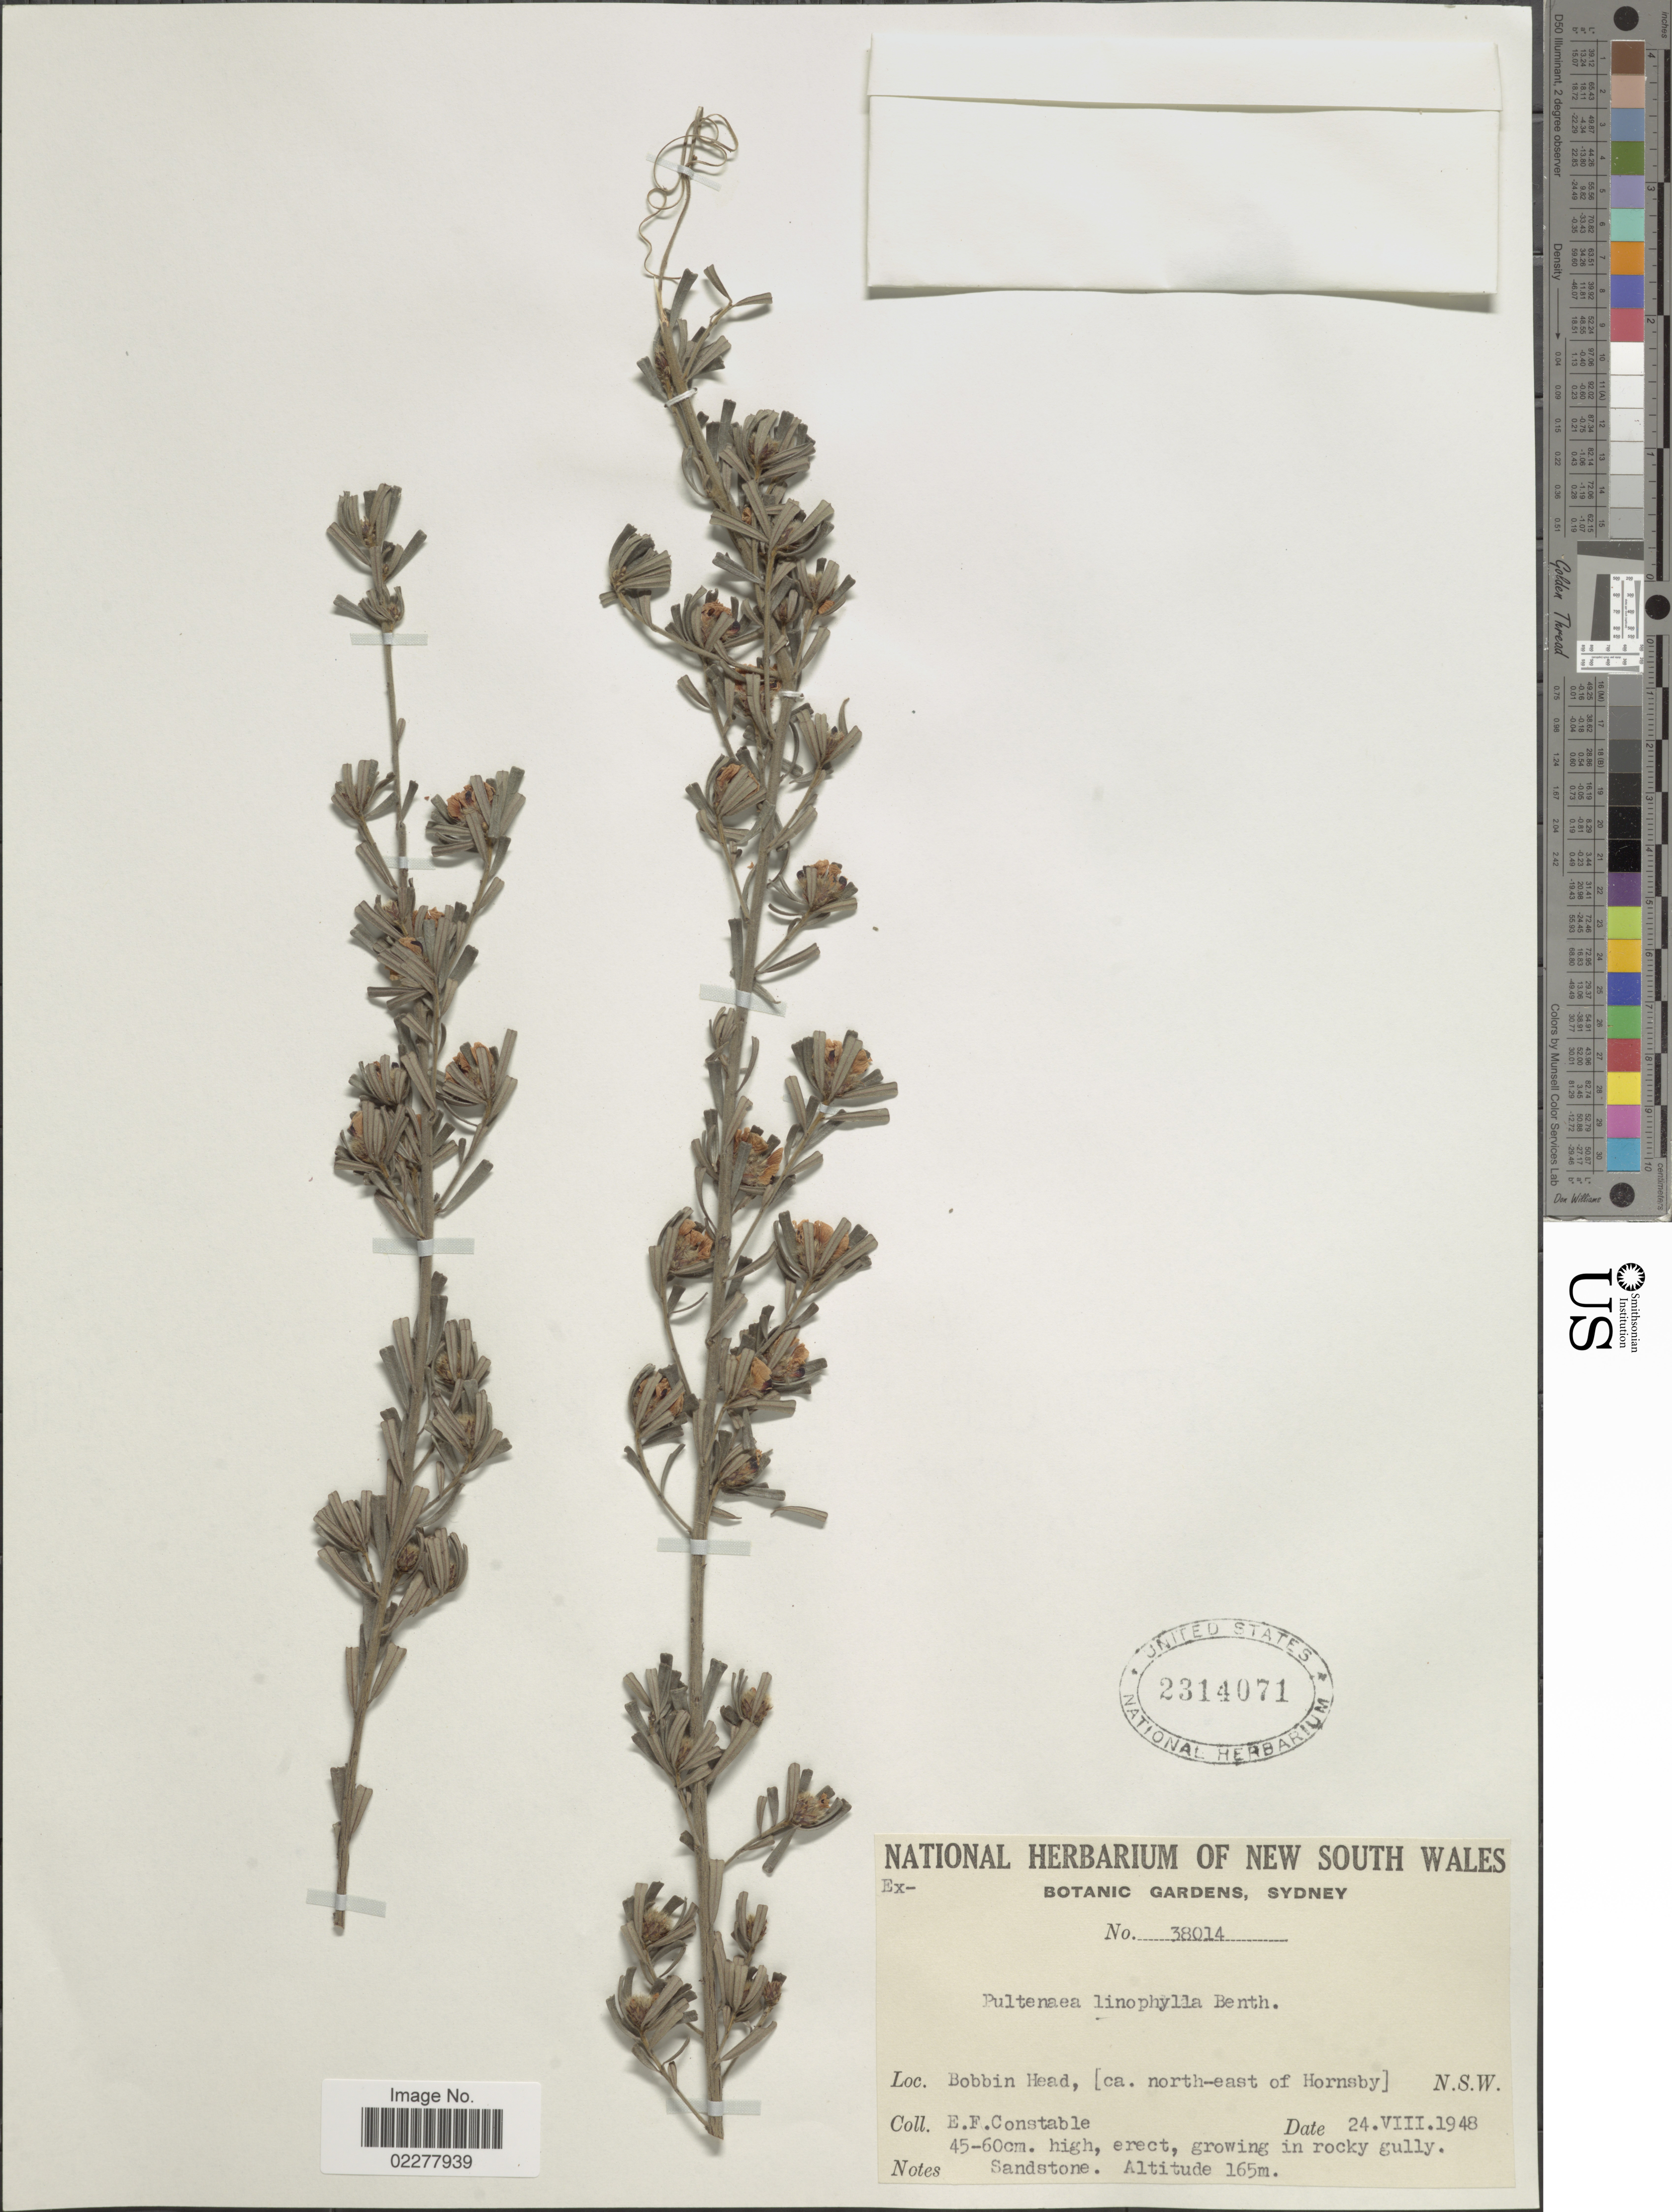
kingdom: Plantae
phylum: Tracheophyta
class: Magnoliopsida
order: Fabales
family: Fabaceae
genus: Pultenaea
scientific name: Pultenaea linophylla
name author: Schrad.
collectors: E. F. Constable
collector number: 38014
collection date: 1948-08-24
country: Australia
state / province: New South Wales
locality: Bobbin Head, (ca. north-east of Hornsby). N.S.W.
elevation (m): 165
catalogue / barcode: US 2314071